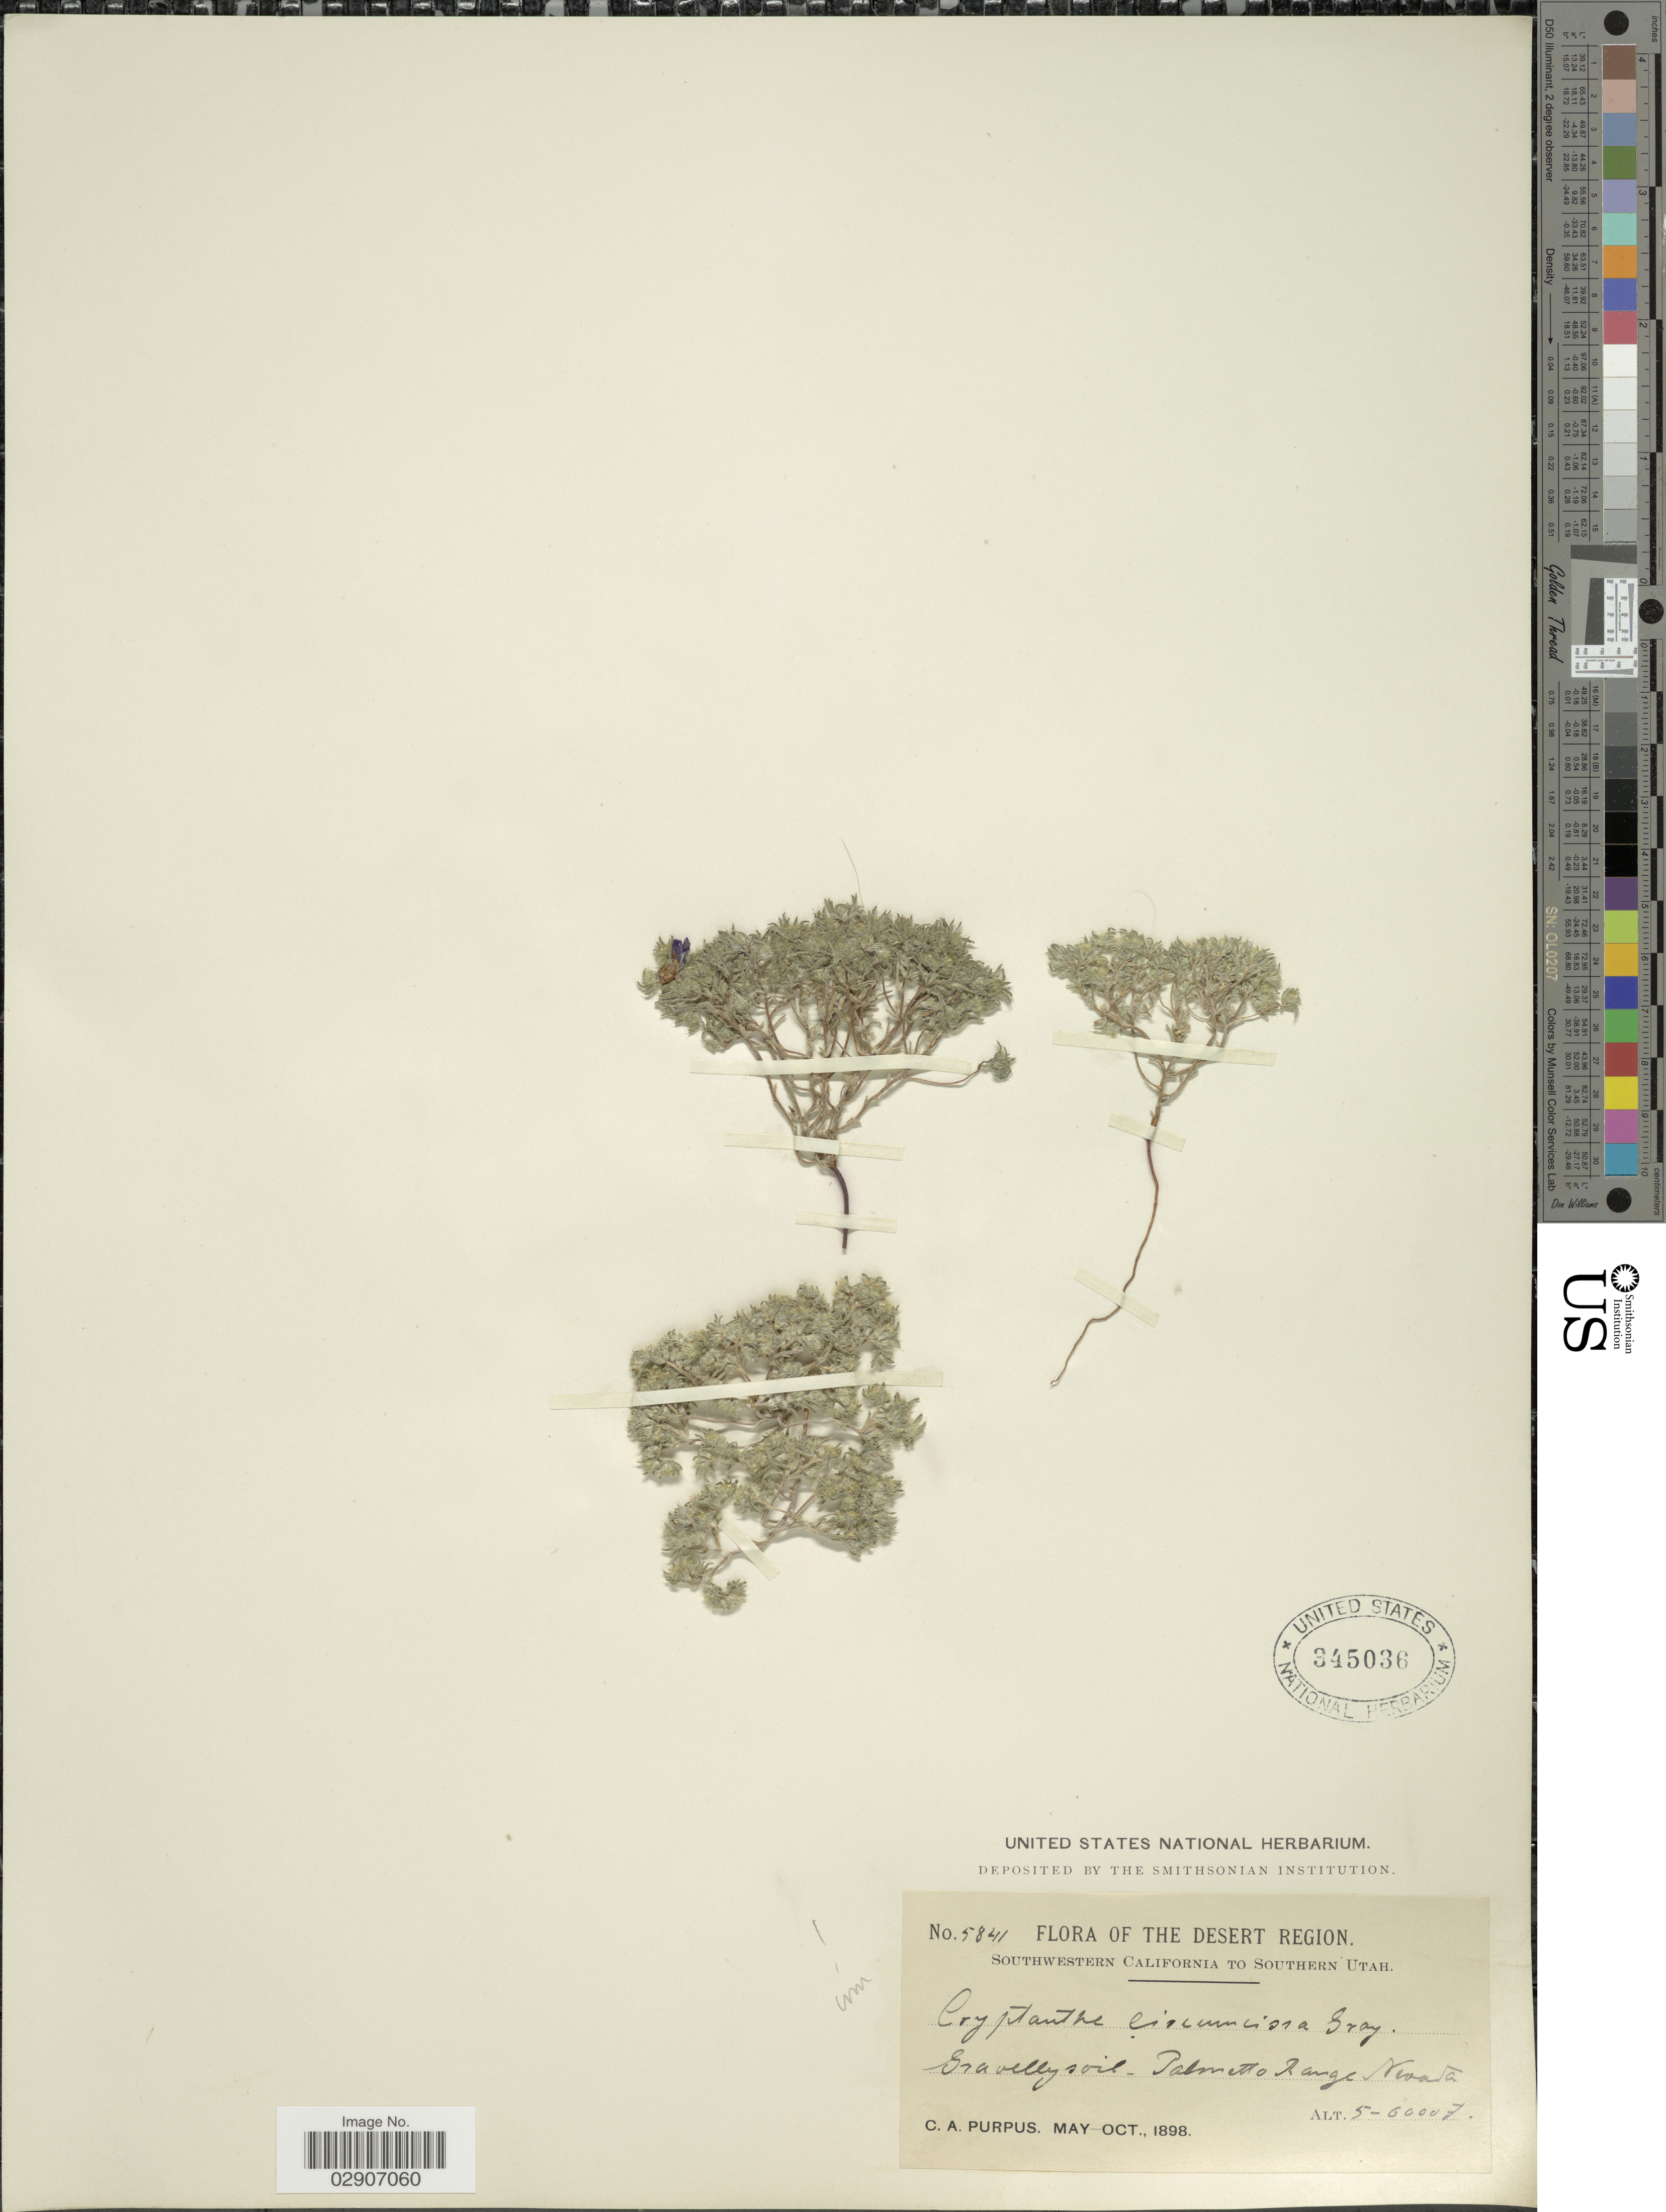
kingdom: Plantae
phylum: Tracheophyta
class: Magnoliopsida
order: Boraginales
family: Boraginaceae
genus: Cryptantha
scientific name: Cryptantha circumscissa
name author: (Hook. & Arn.) I.M. Johnst.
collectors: C. A. Purpus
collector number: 5841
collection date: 1898-05/1898-10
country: United States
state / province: Nevada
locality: Desert Region. Gravelly soil. Palmetto Range.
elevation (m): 1524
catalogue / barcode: US 345036